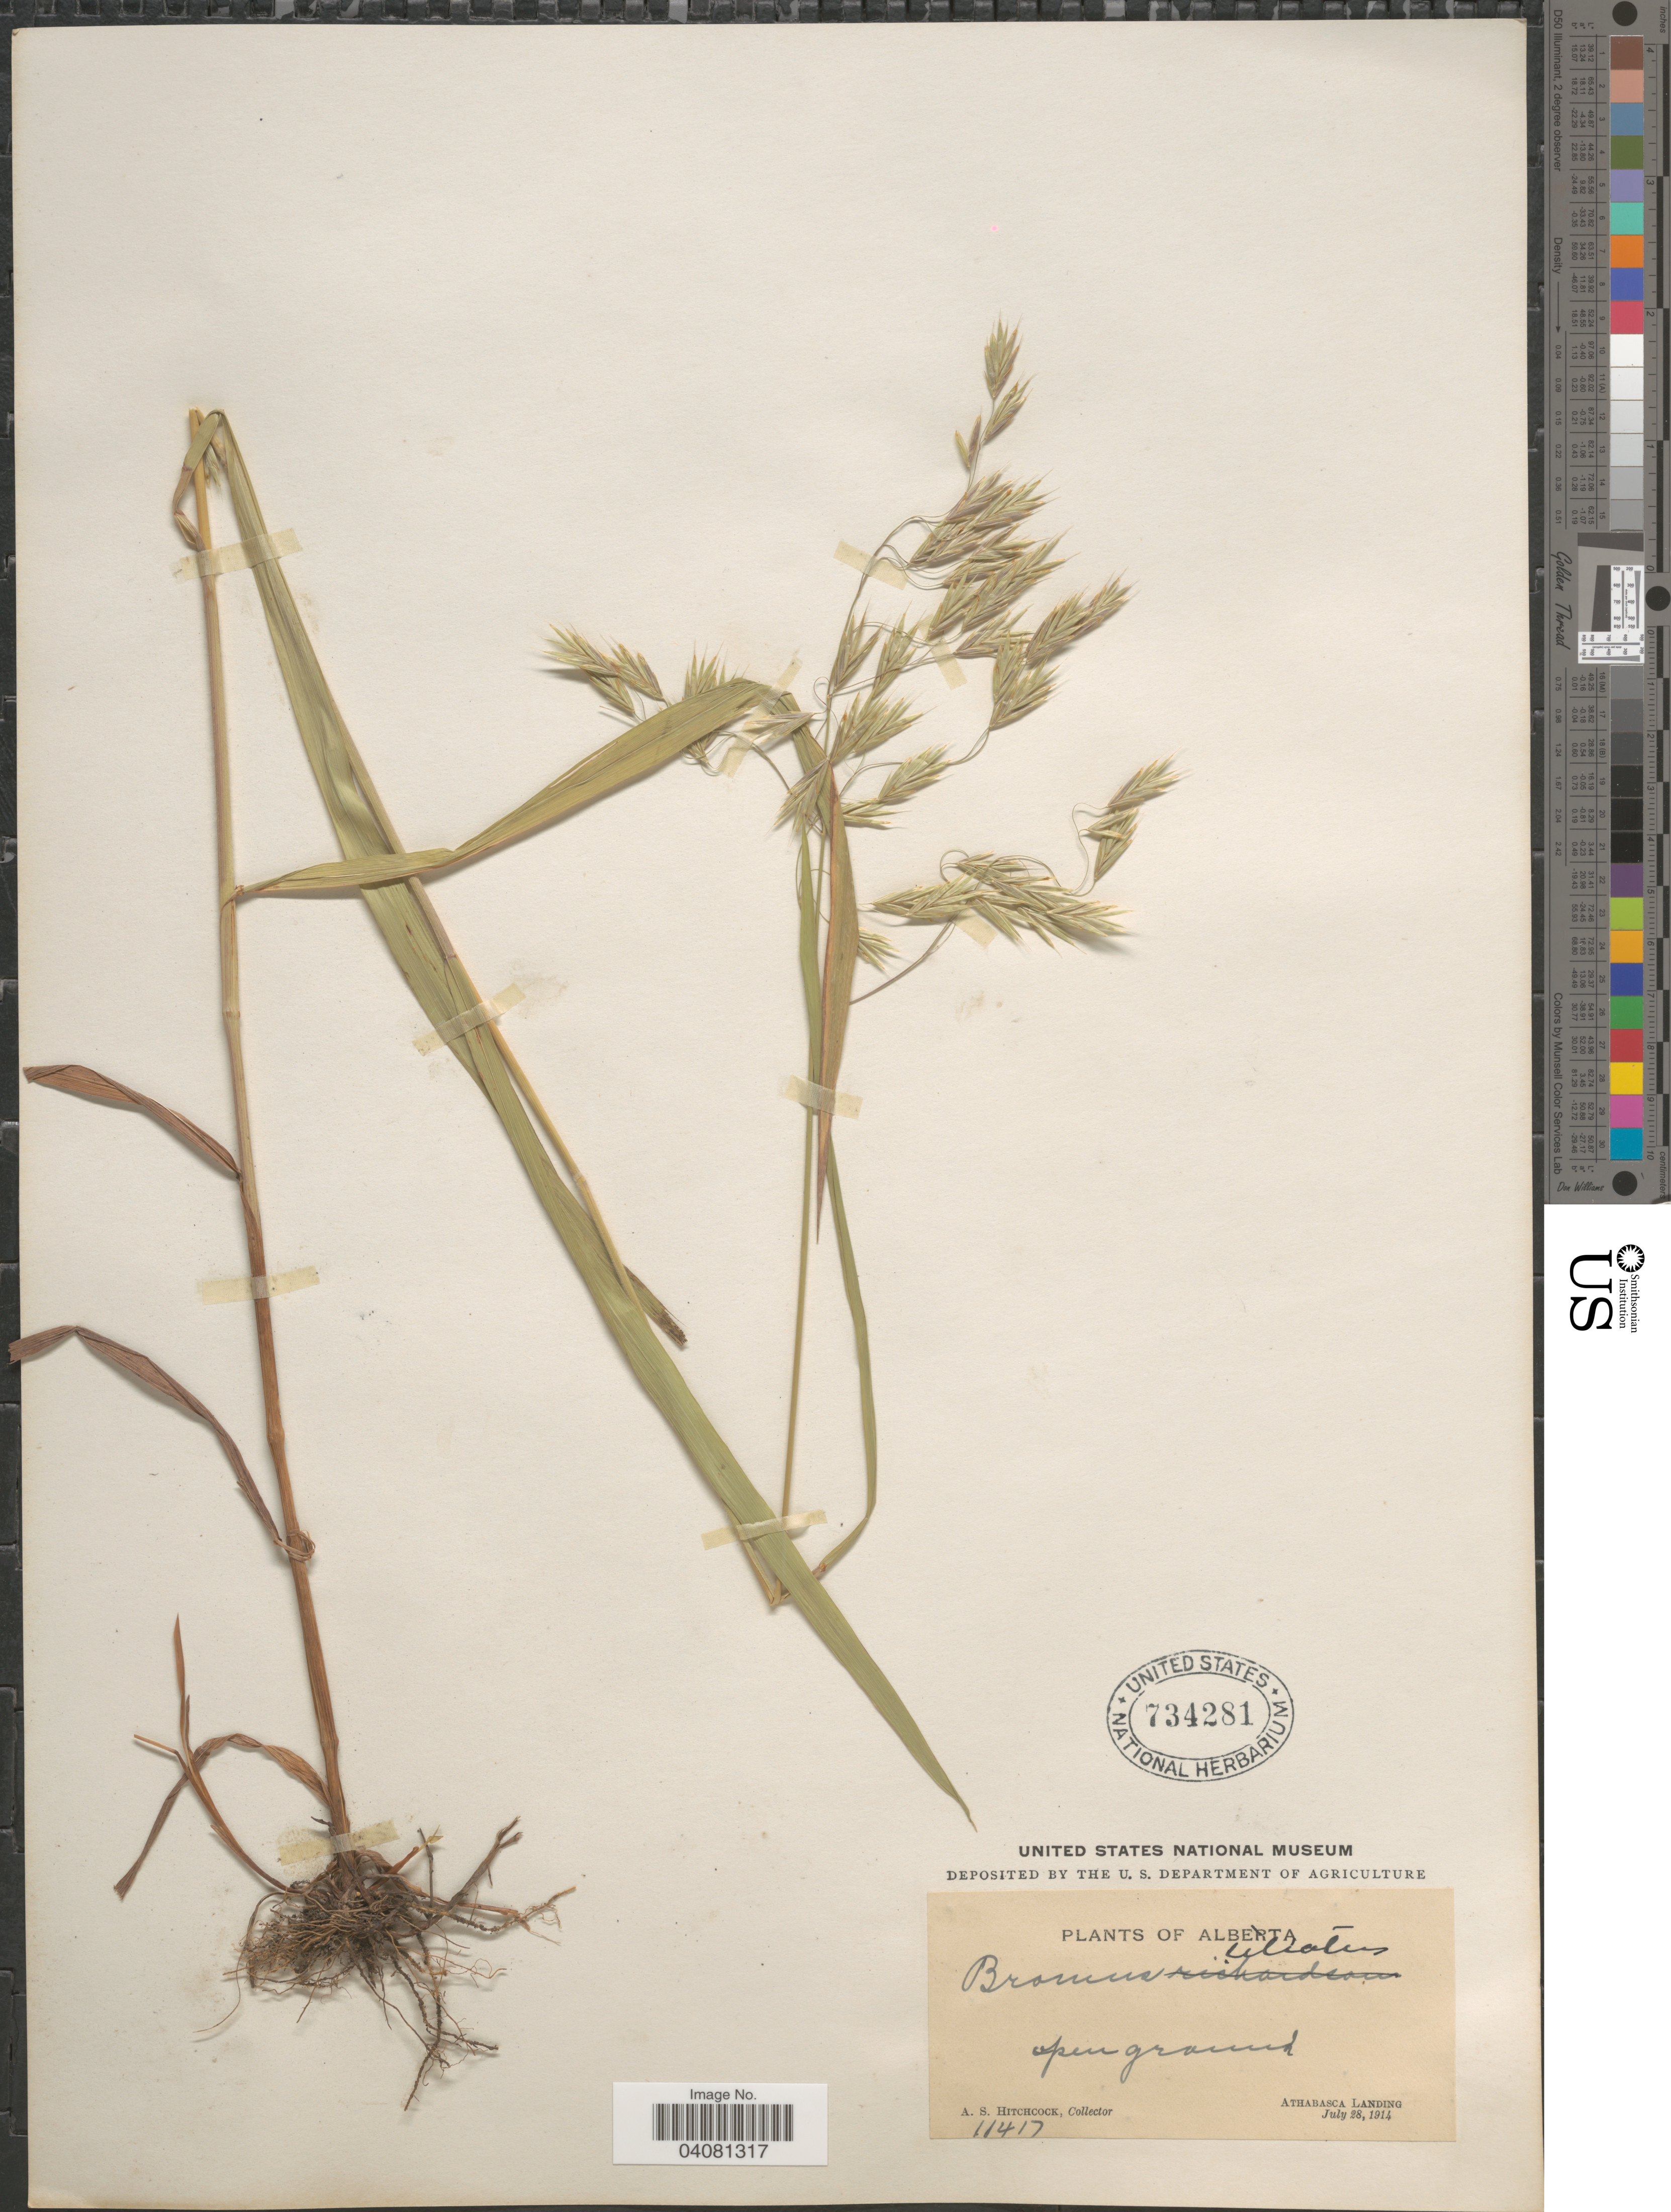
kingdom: Plantae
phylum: Tracheophyta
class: Liliopsida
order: Poales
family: Poaceae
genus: Bromus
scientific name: Bromus ciliatus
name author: L.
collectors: A. S. Hitchcock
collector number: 11417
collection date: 1914-07-28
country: Canada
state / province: Alberta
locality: Athabasca Landing.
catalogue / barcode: US 734281